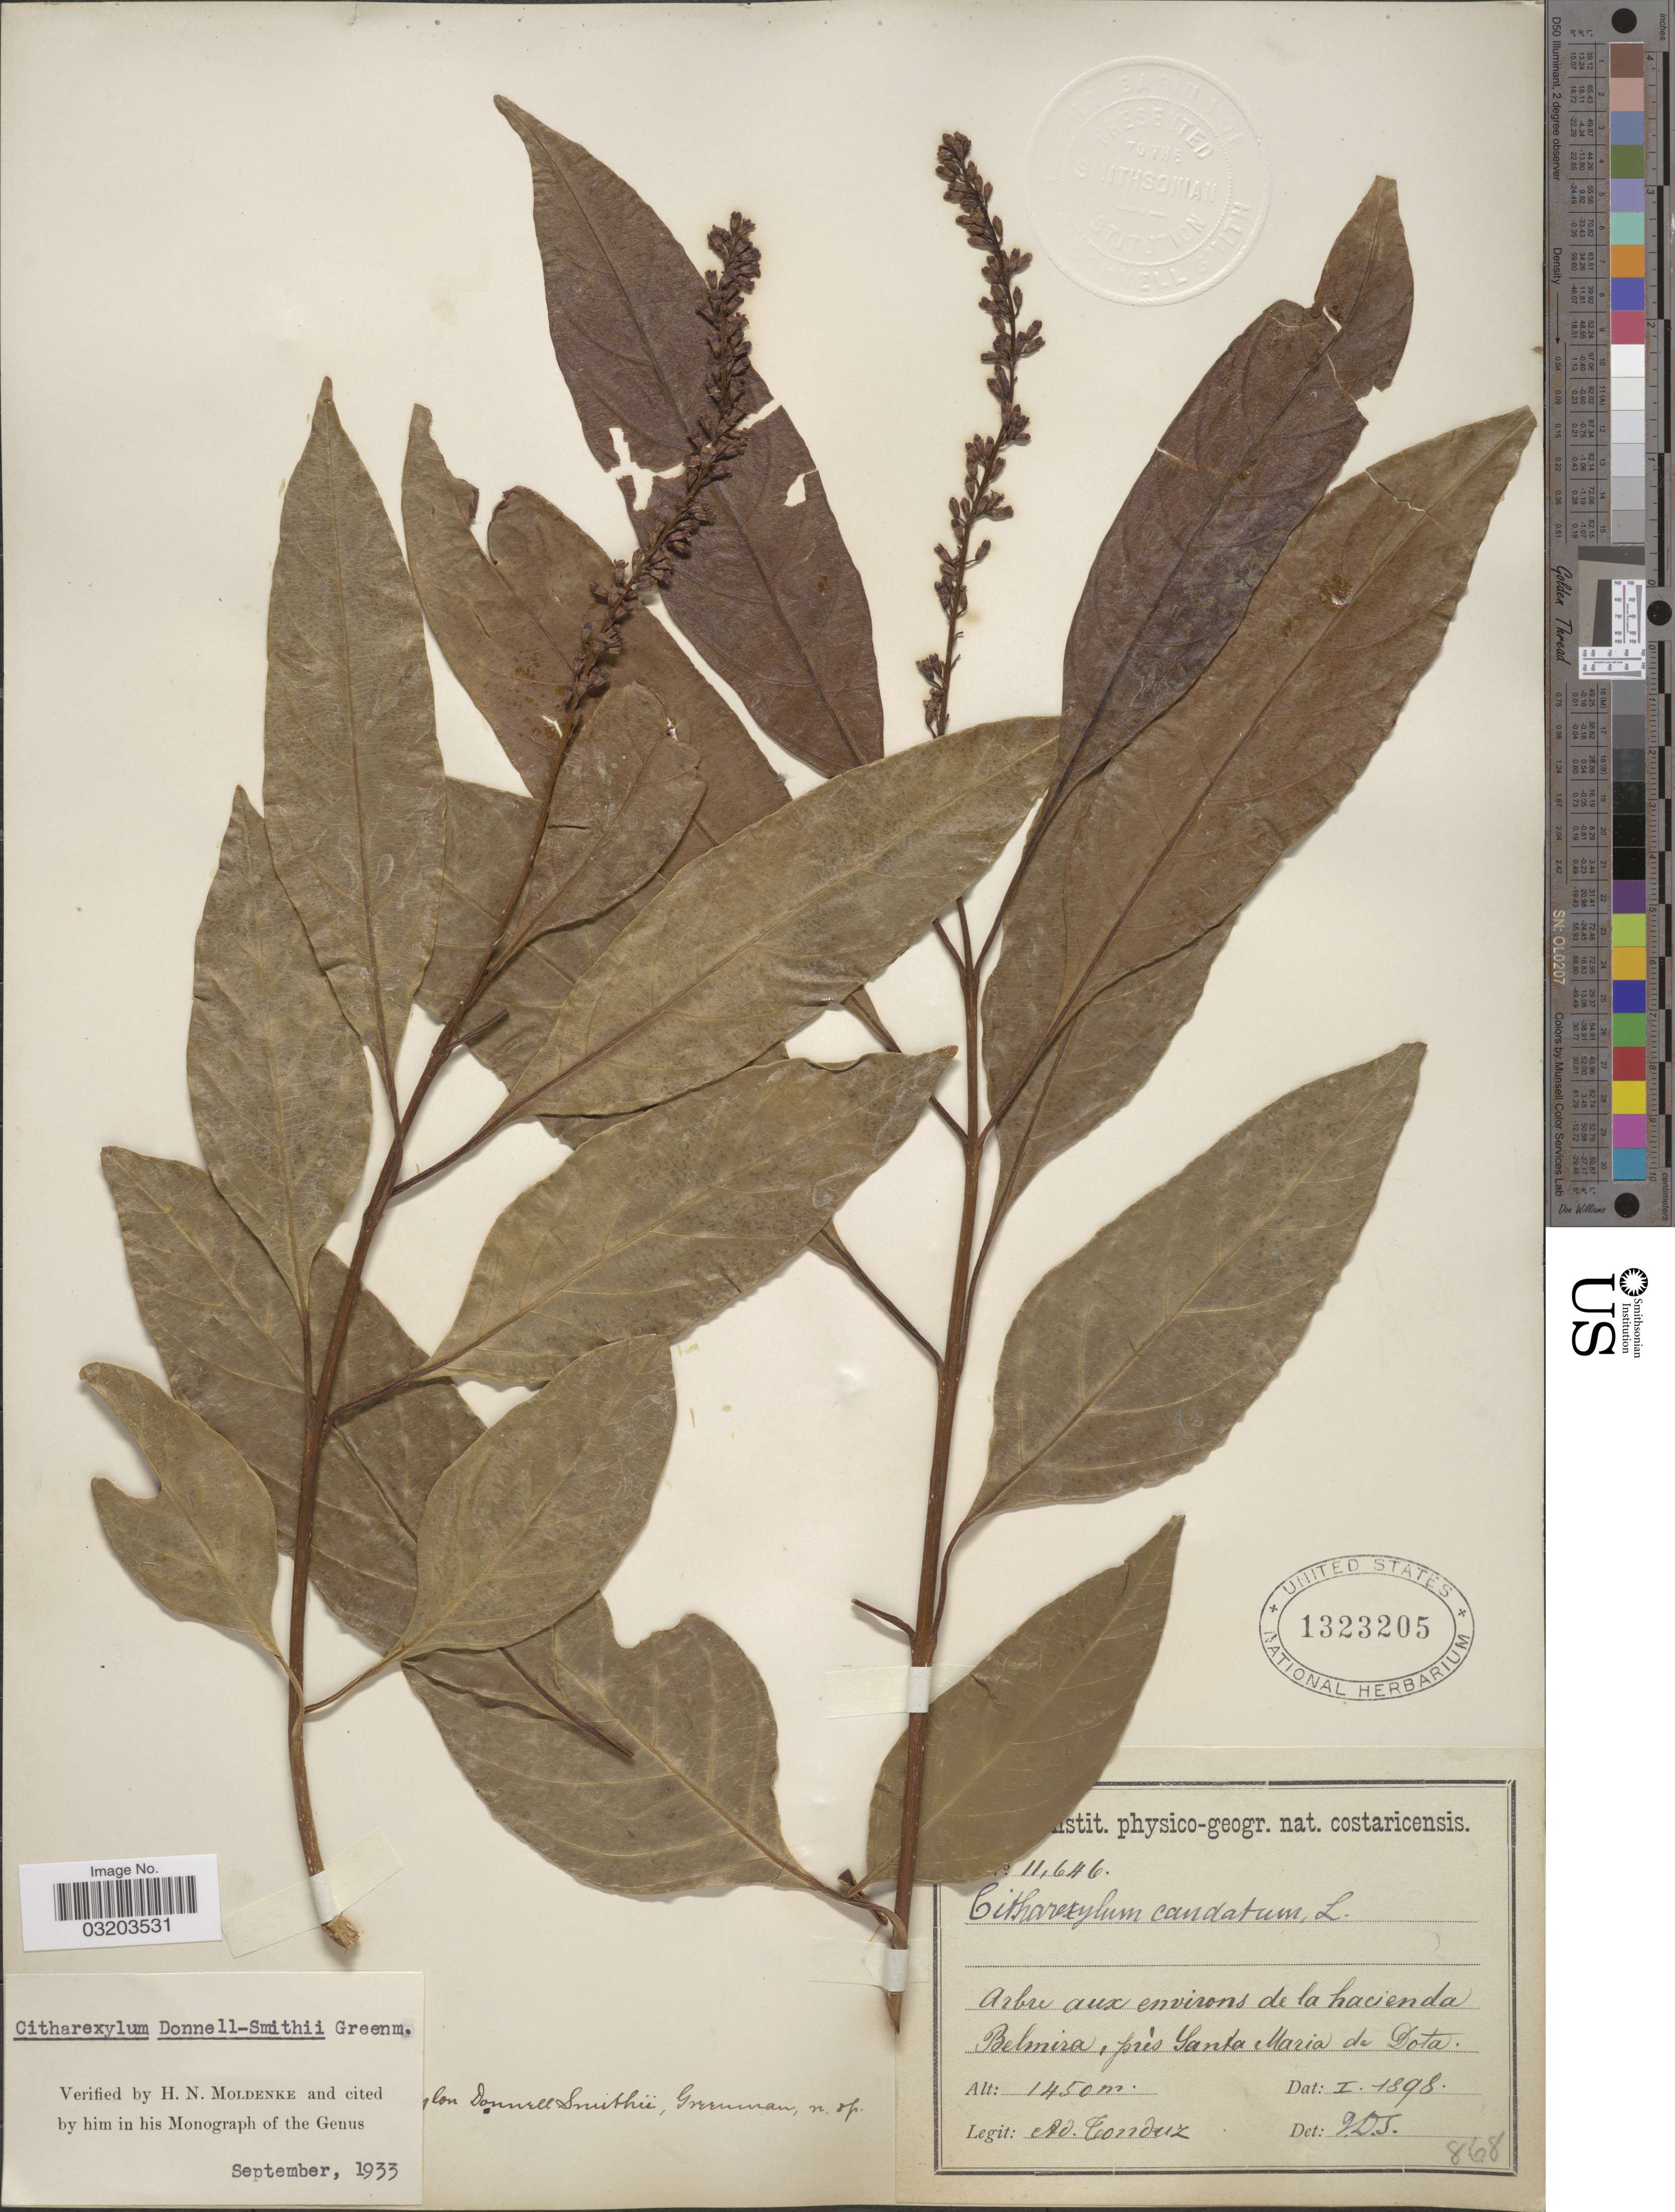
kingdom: Plantae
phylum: Tracheophyta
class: Magnoliopsida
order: Lamiales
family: Verbenaceae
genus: Citharexylum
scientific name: Citharexylum donnell-smithii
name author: Greenm.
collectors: A. Tonduz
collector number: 11646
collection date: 1898-01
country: Costa Rica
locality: Arbre aux environs de la hacienda. Belmira, prés Santa Maria de Dota.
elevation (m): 1450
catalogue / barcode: US 1323205